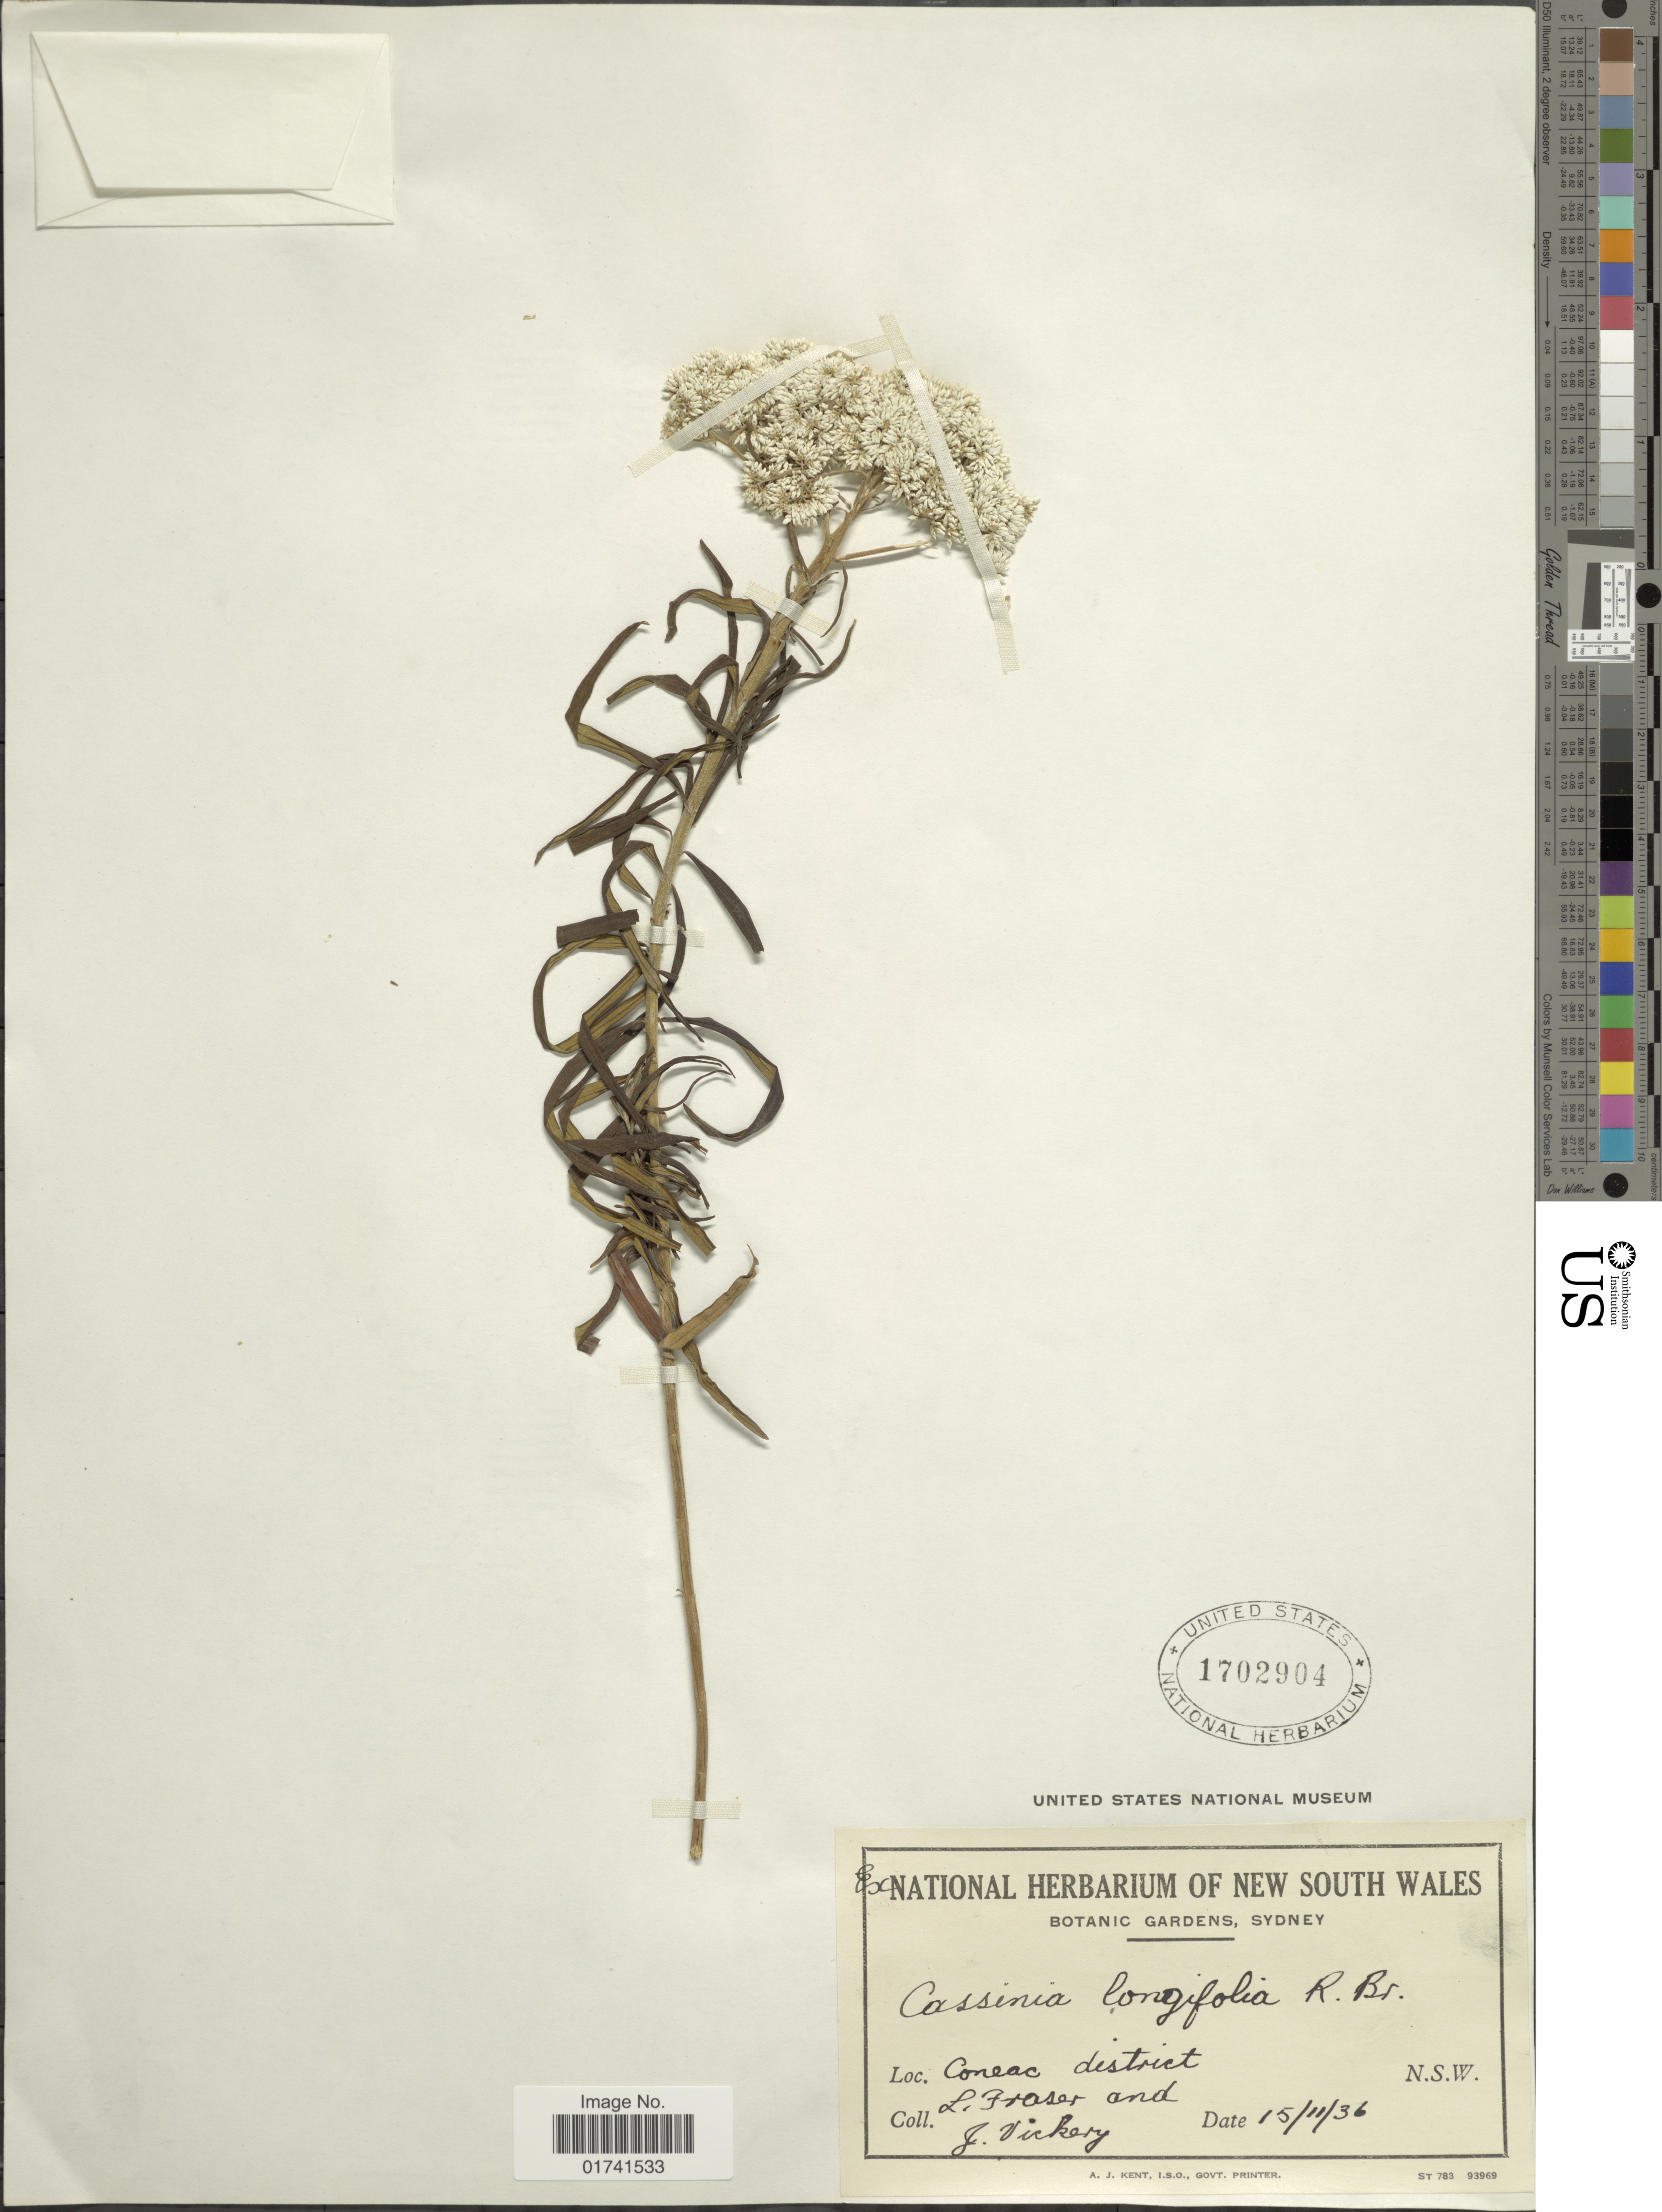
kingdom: Plantae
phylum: Tracheophyta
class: Magnoliopsida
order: Asterales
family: Asteraceae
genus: Cassinia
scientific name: Cassinia longifolia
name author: R. Br.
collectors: L. Fraser & J. Vickery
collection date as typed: Transcribed d/m/y: 15/11/36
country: Australia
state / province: New South Wales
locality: Coneac district.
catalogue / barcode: US 1702904